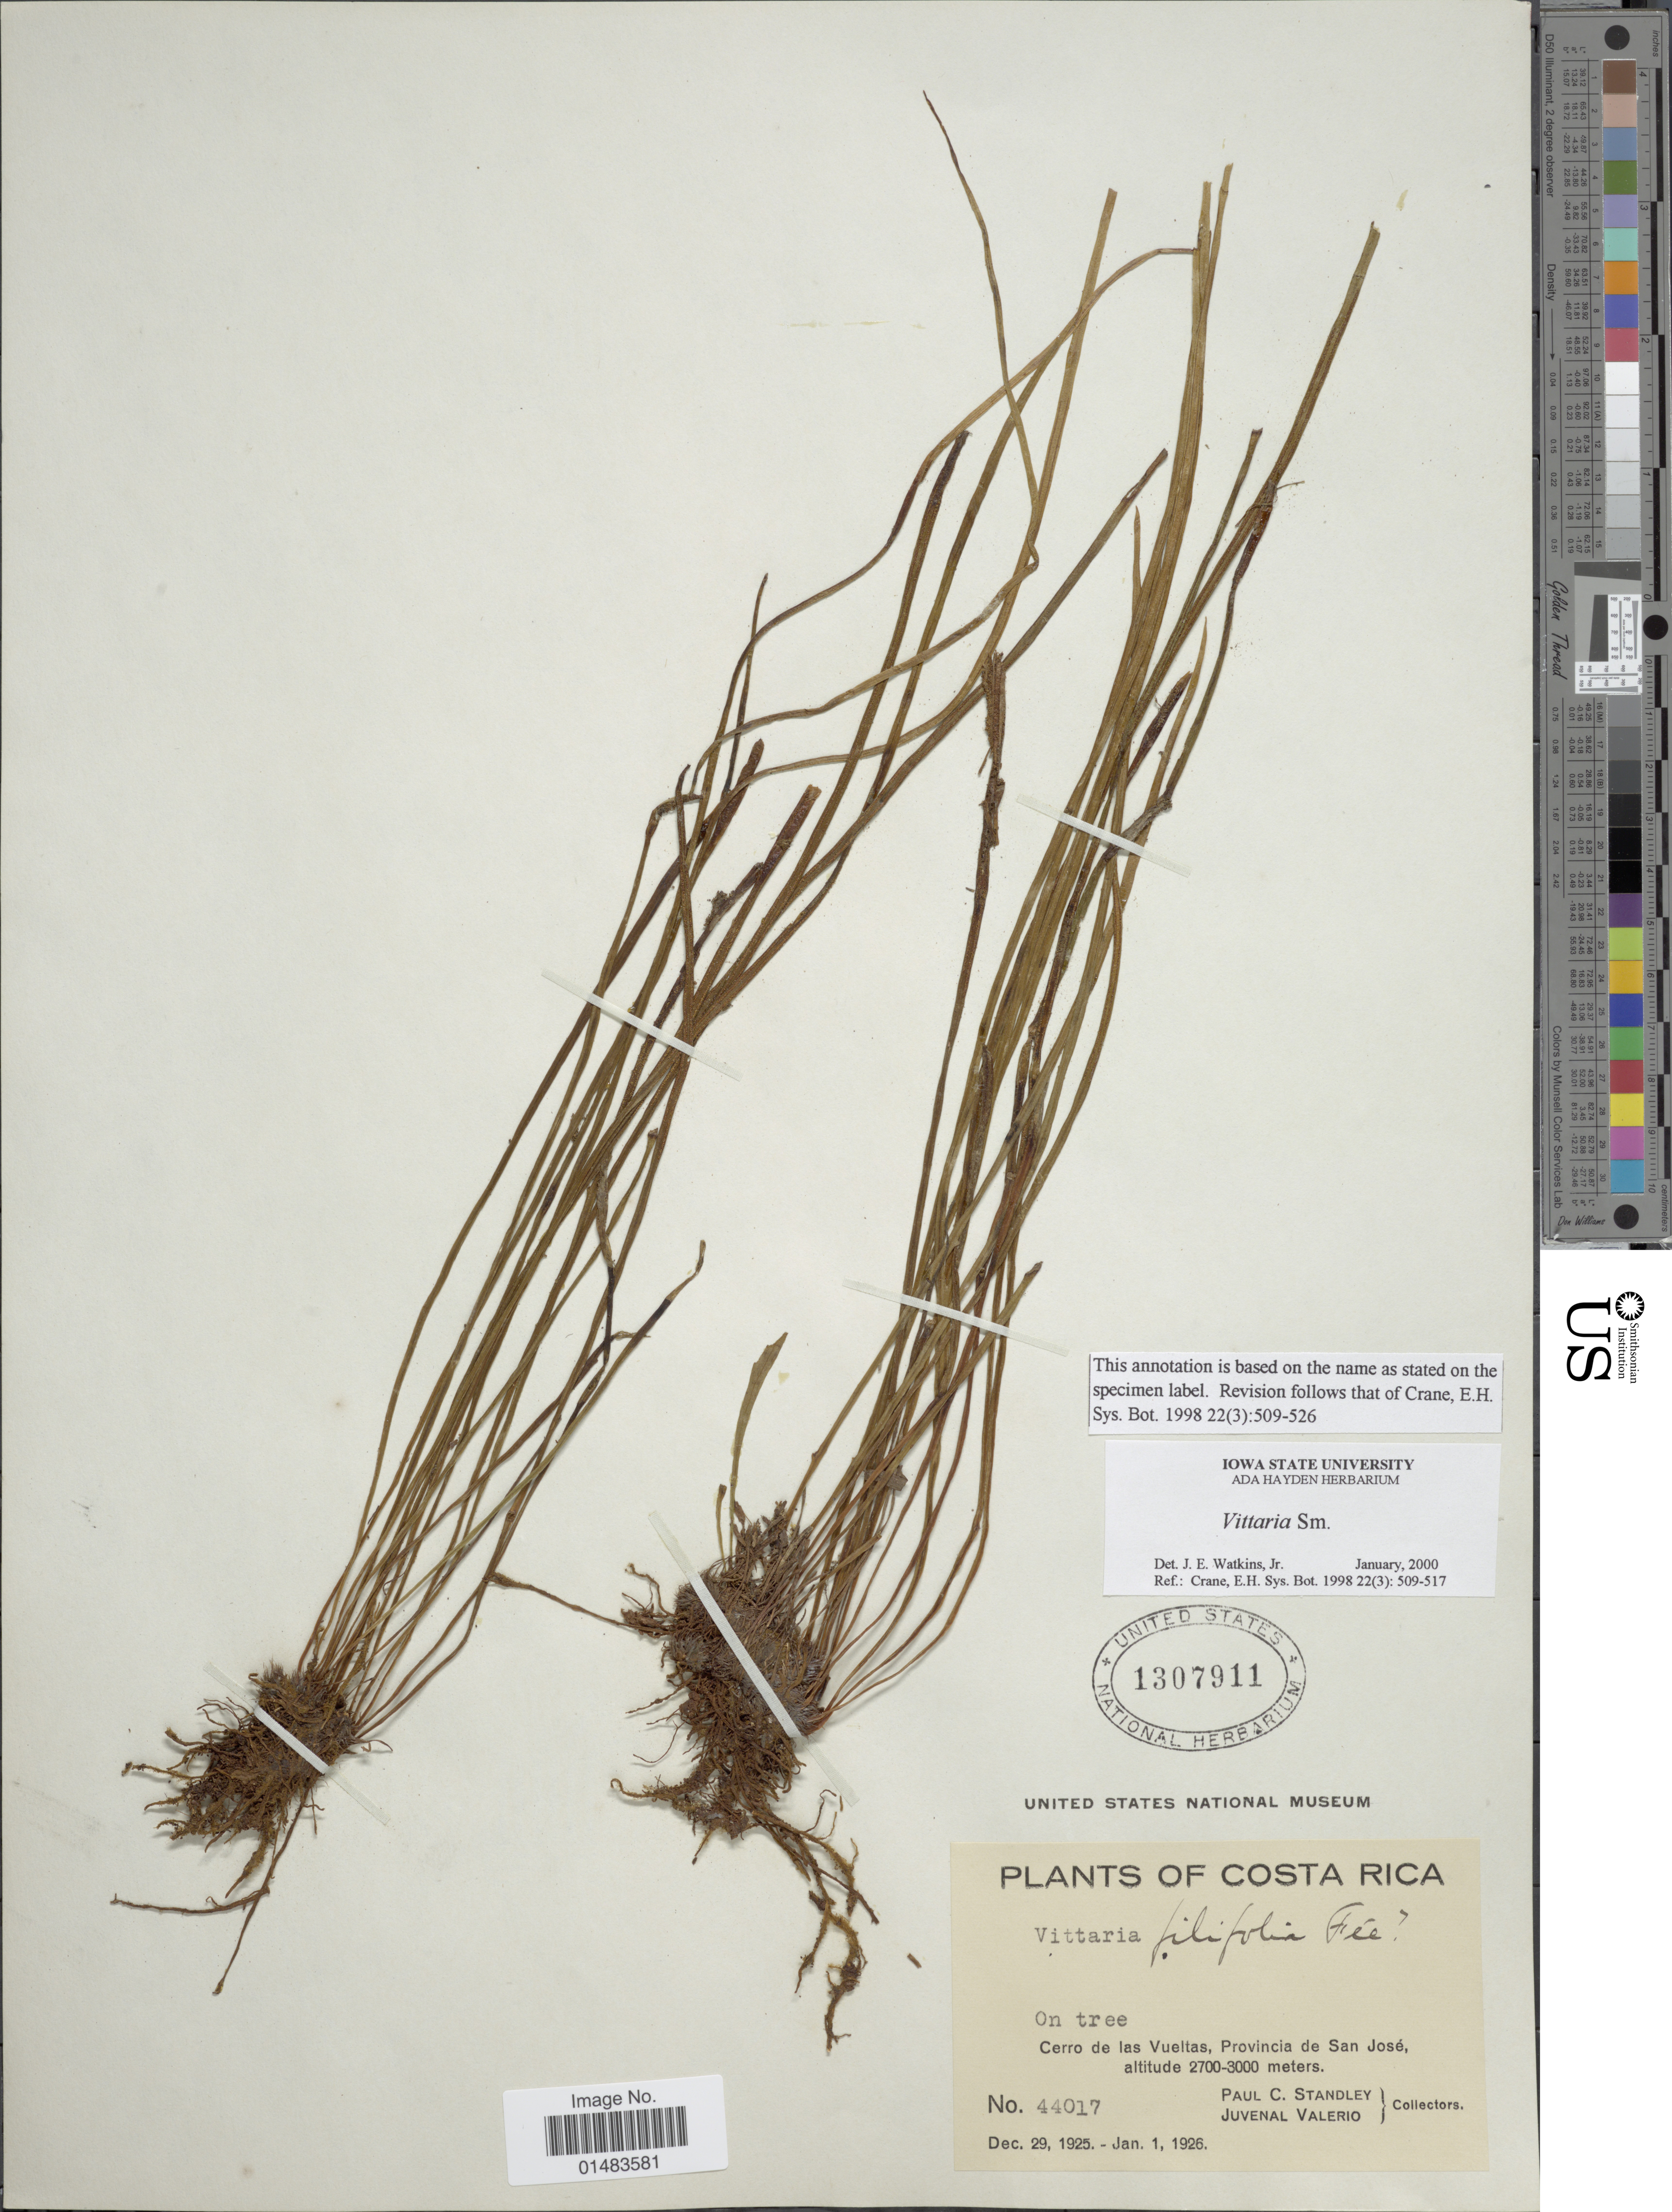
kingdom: Plantae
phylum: Tracheophyta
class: Polypodiopsida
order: Polypodiales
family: Pteridaceae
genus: Vittaria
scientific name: Vittaria graminifolia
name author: Kaulf.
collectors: P. C. Standley & J. Valerio R.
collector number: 44017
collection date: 1925-12-29/1926-01-01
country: Costa Rica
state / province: San José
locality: Costa Rica, on tree, Cerro de las Vueltas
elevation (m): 2700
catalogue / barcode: US 1307911